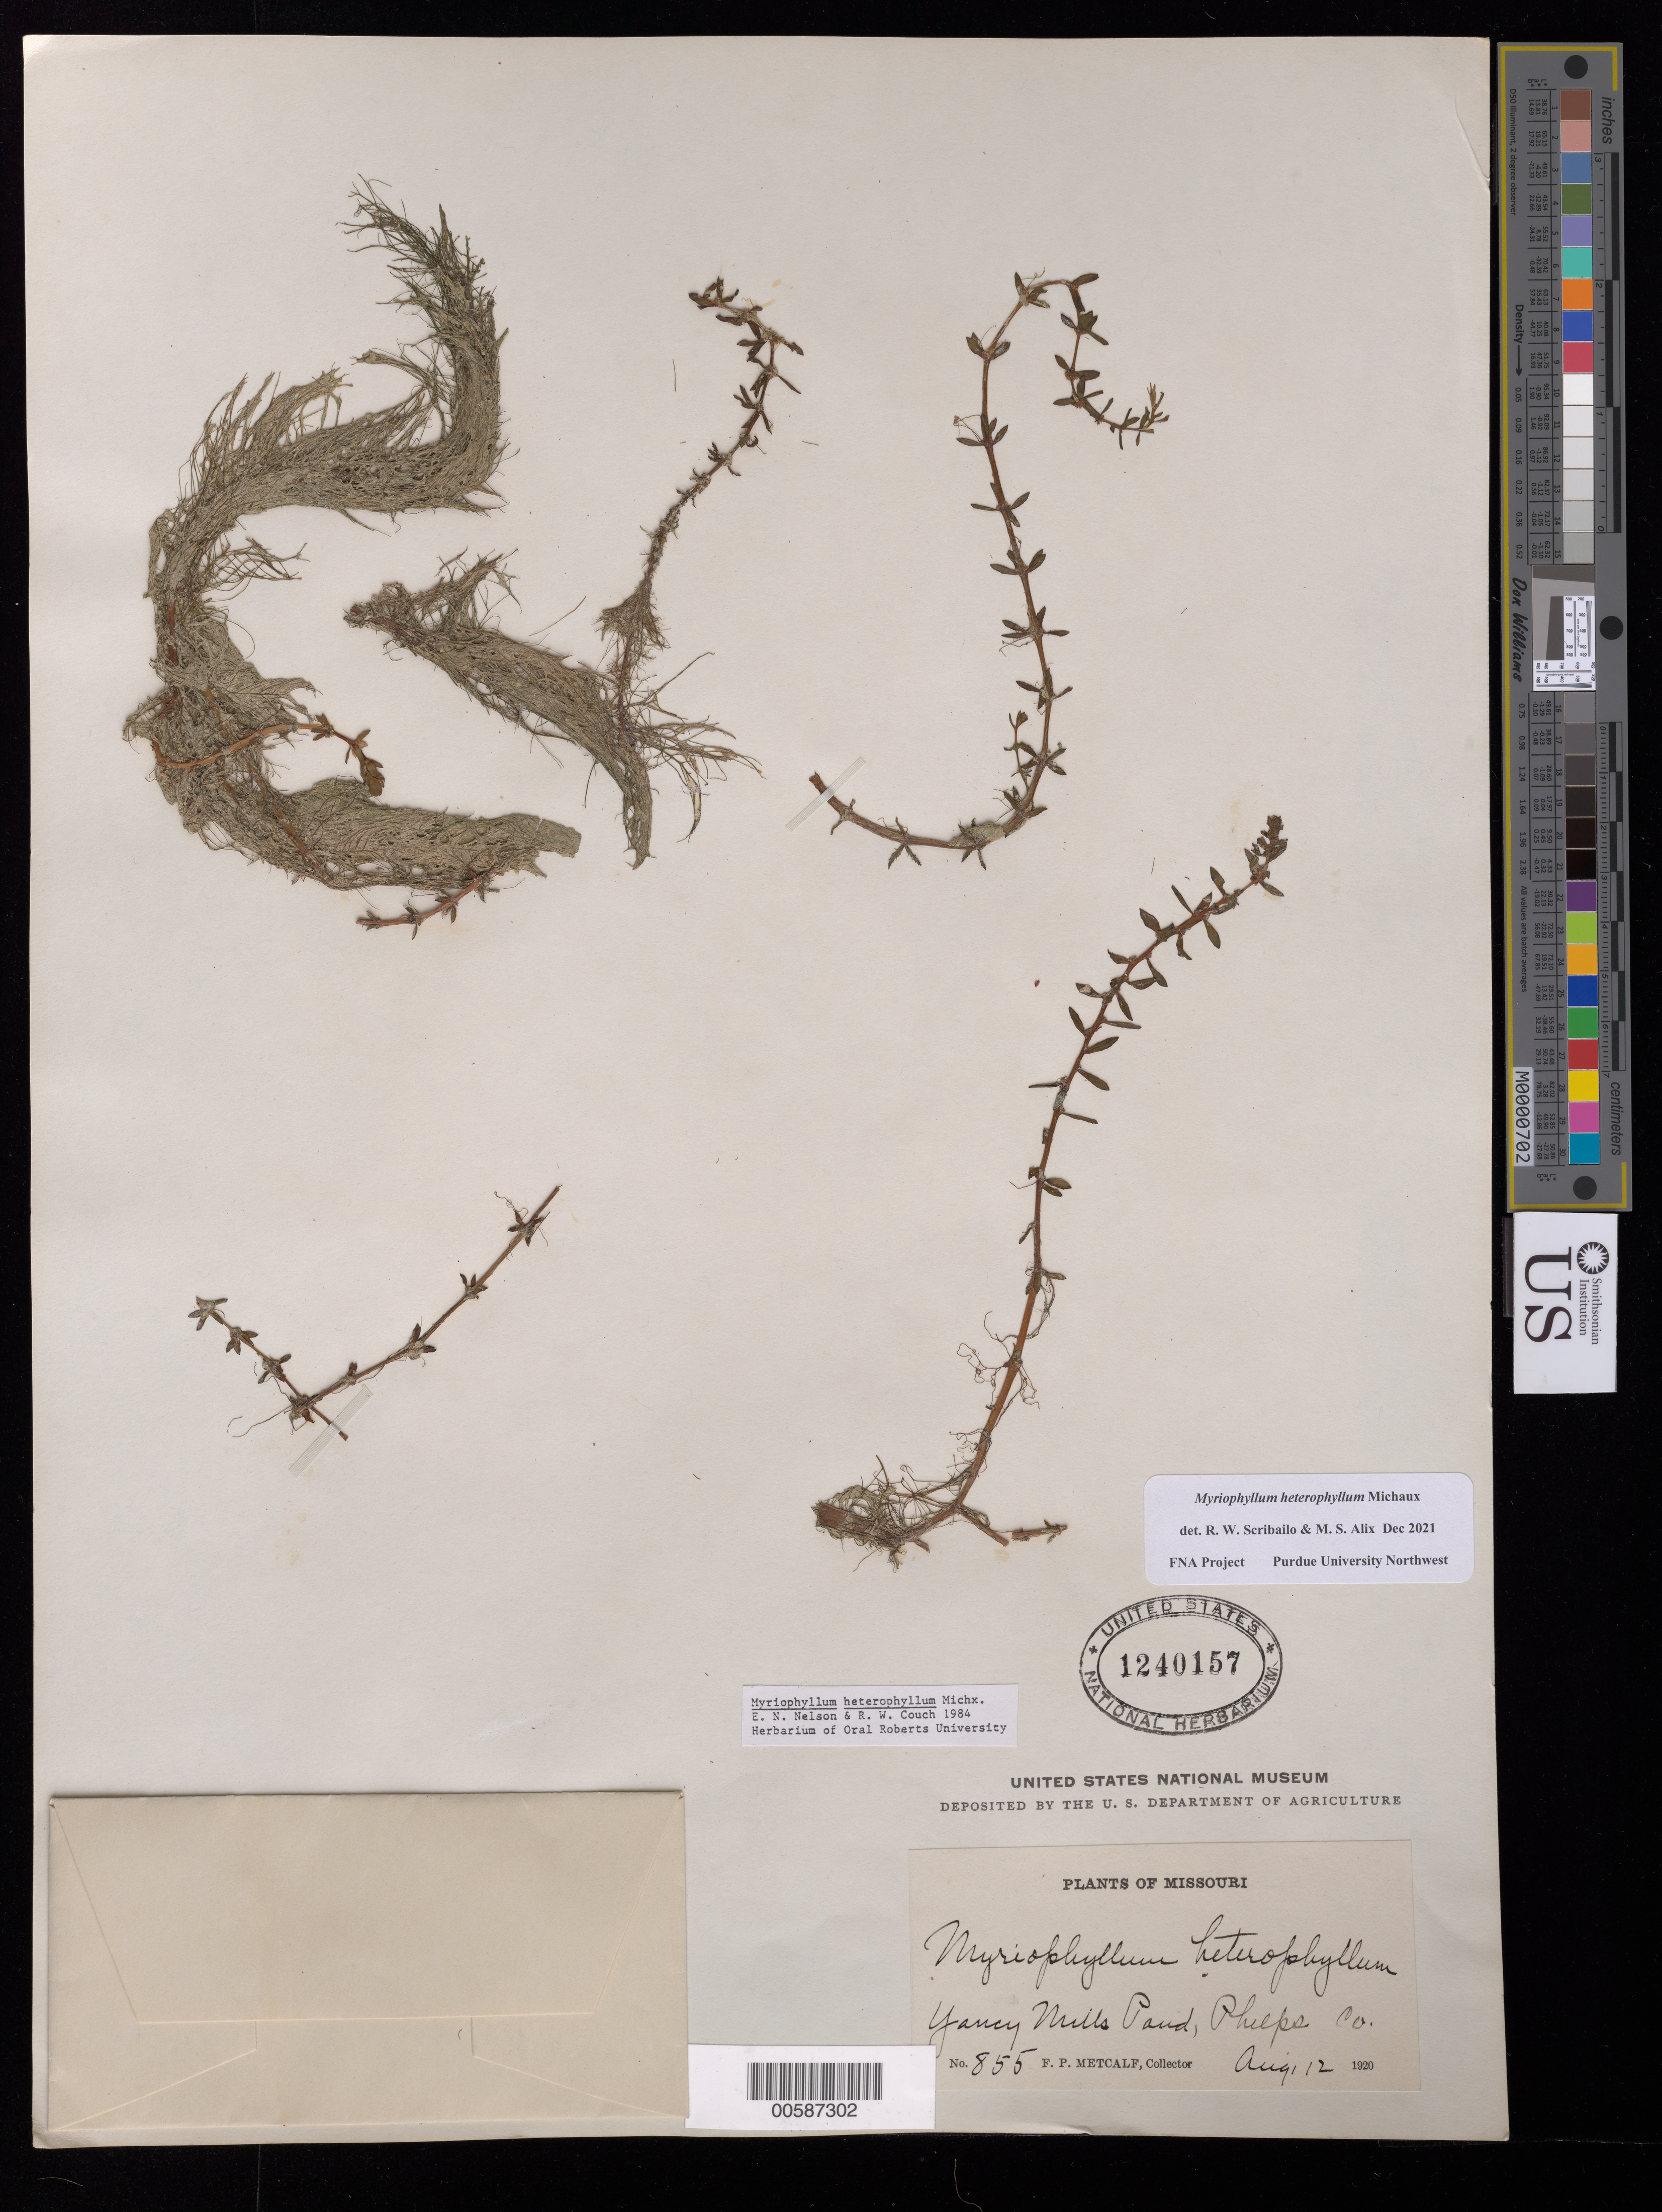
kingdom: Plantae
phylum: Tracheophyta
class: Magnoliopsida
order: Saxifragales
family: Haloragaceae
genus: Myriophyllum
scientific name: Myriophyllum heterophyllum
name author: Michx.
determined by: Scribailo, R. W.; Alix, M. S.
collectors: F. P. Metcalf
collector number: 855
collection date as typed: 12 Aug 1920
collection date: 1920-08-12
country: United States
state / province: Missouri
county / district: Phelps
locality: Yancy Mills Pond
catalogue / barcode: US 1240157